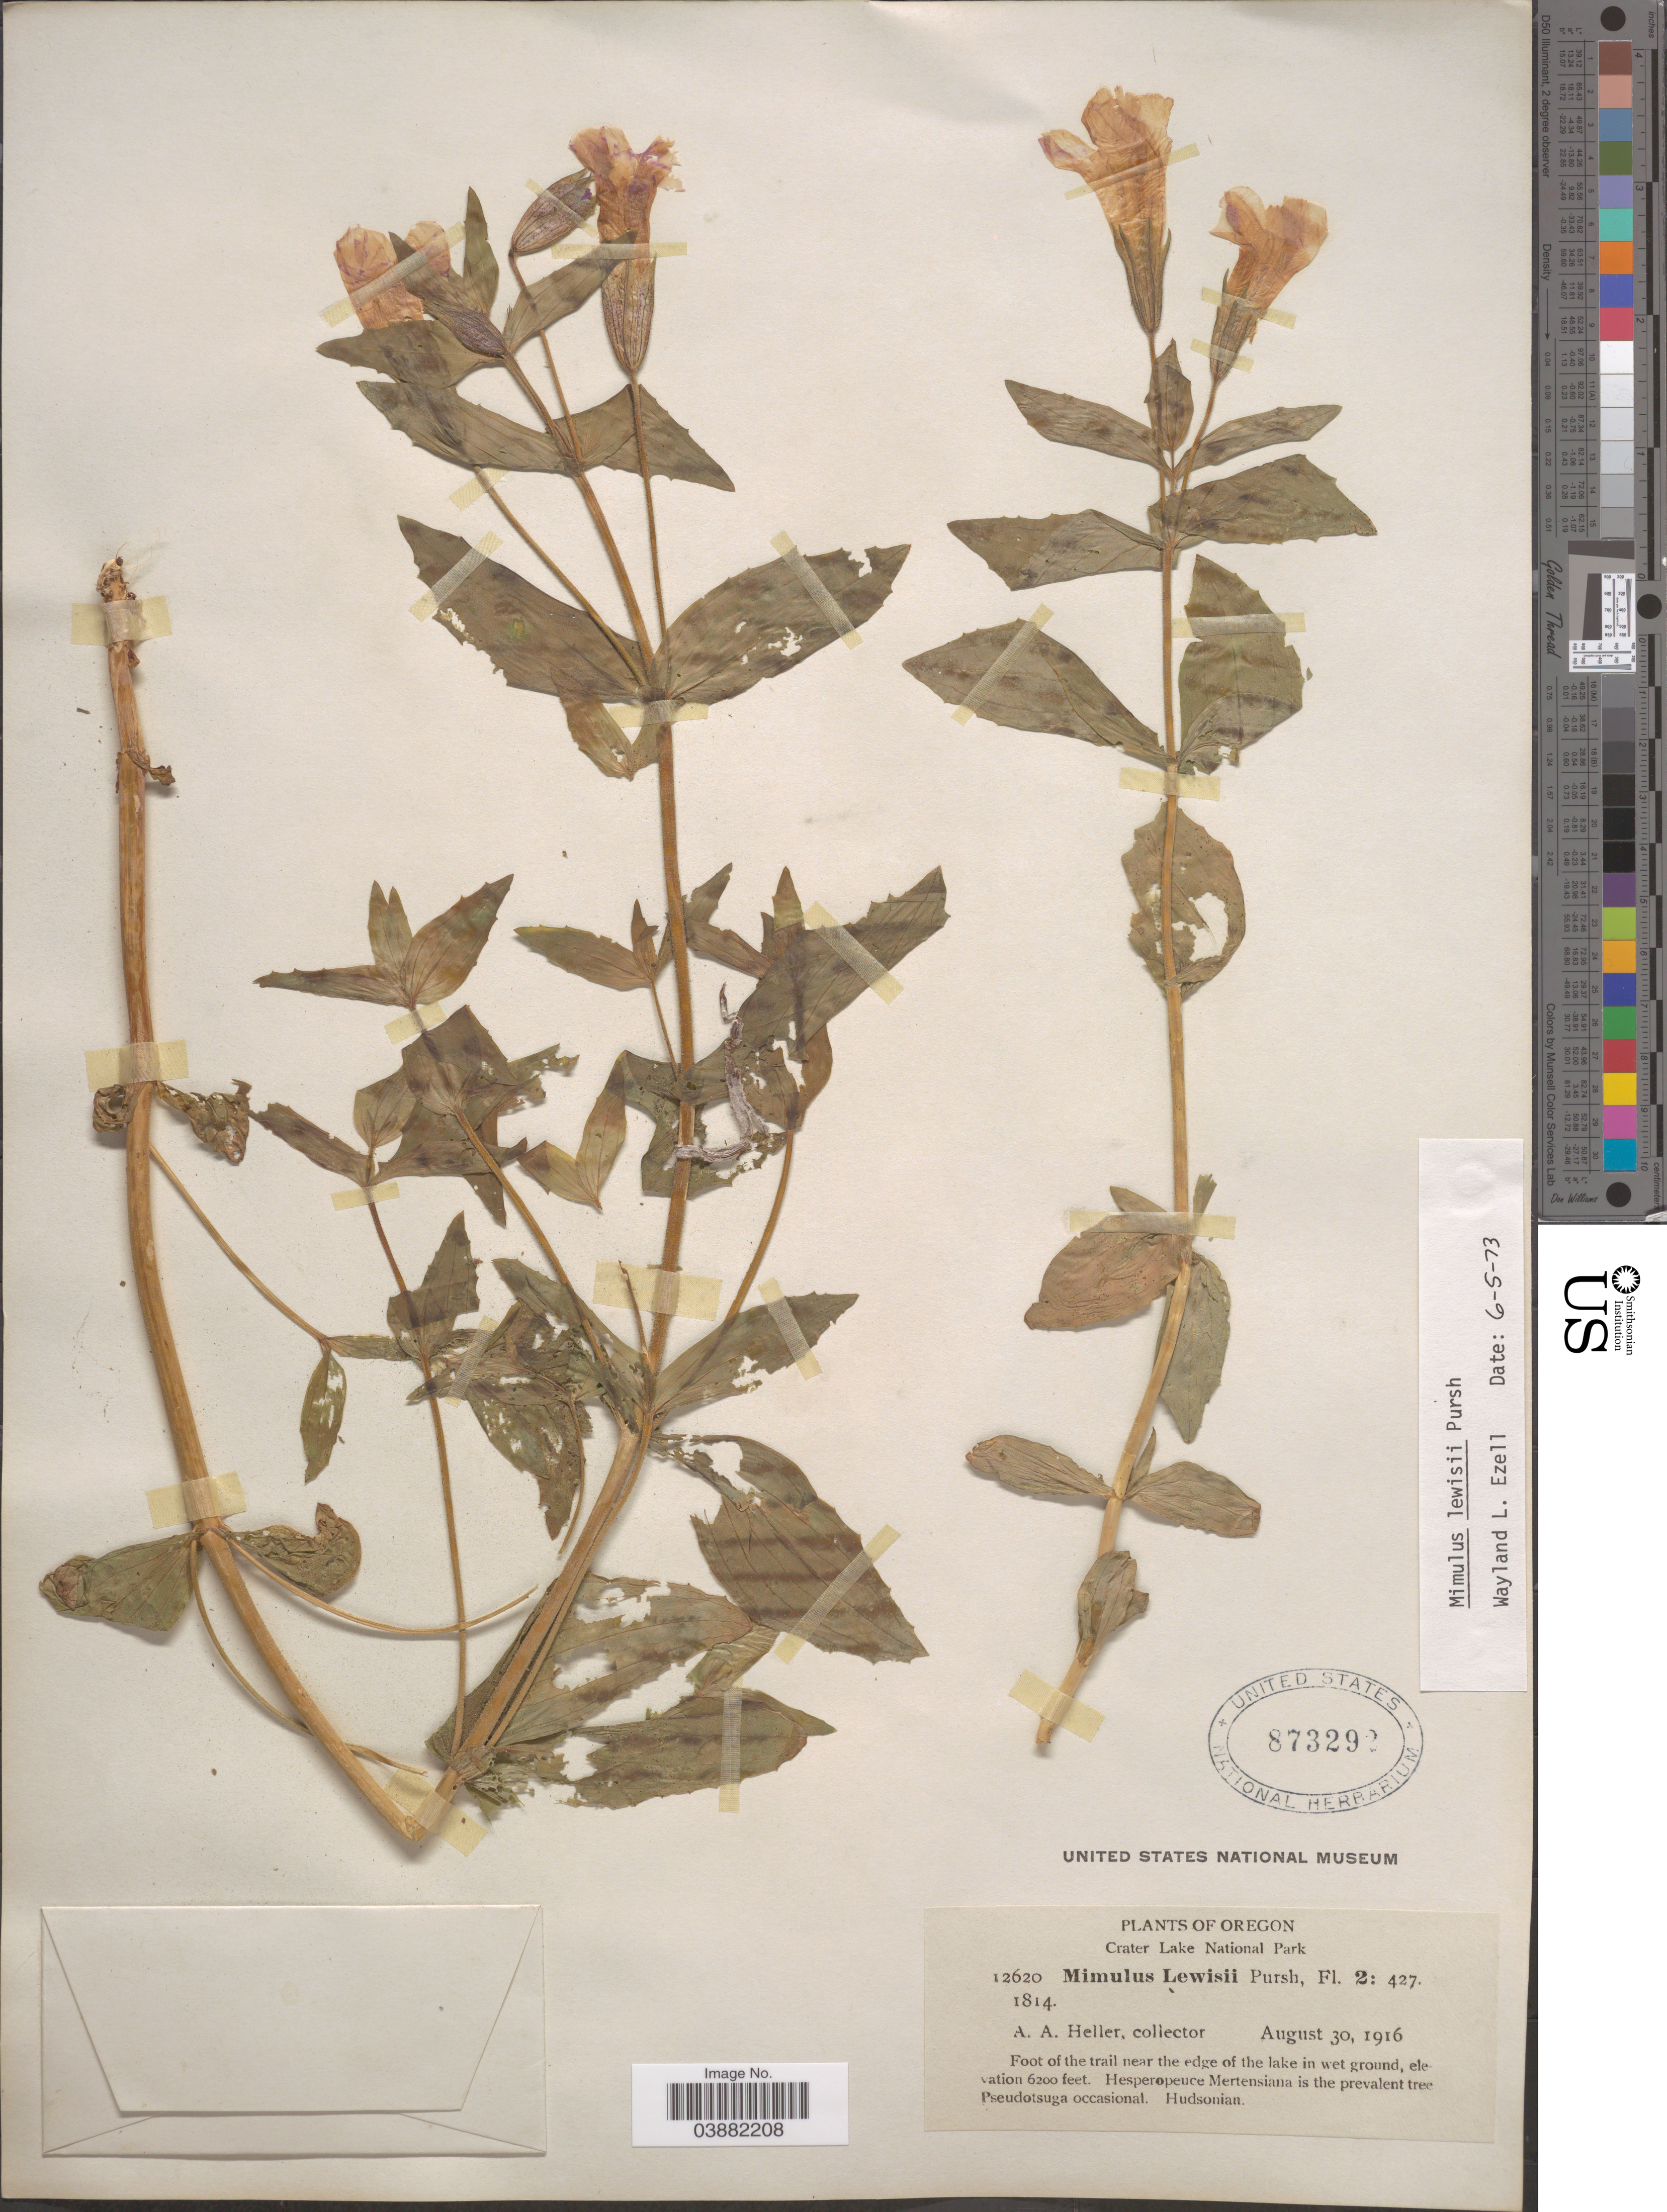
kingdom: Plantae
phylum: Tracheophyta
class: Magnoliopsida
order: Lamiales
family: Phrymaceae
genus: Mimulus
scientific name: Mimulus lewisii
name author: Pursh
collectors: A. A. Heller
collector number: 12620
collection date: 1916-08-30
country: United States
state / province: Oregon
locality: Crater Lake National Park. Foot of the trail near the edge of the lake in wet ground.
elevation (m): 1890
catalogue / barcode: US 873292